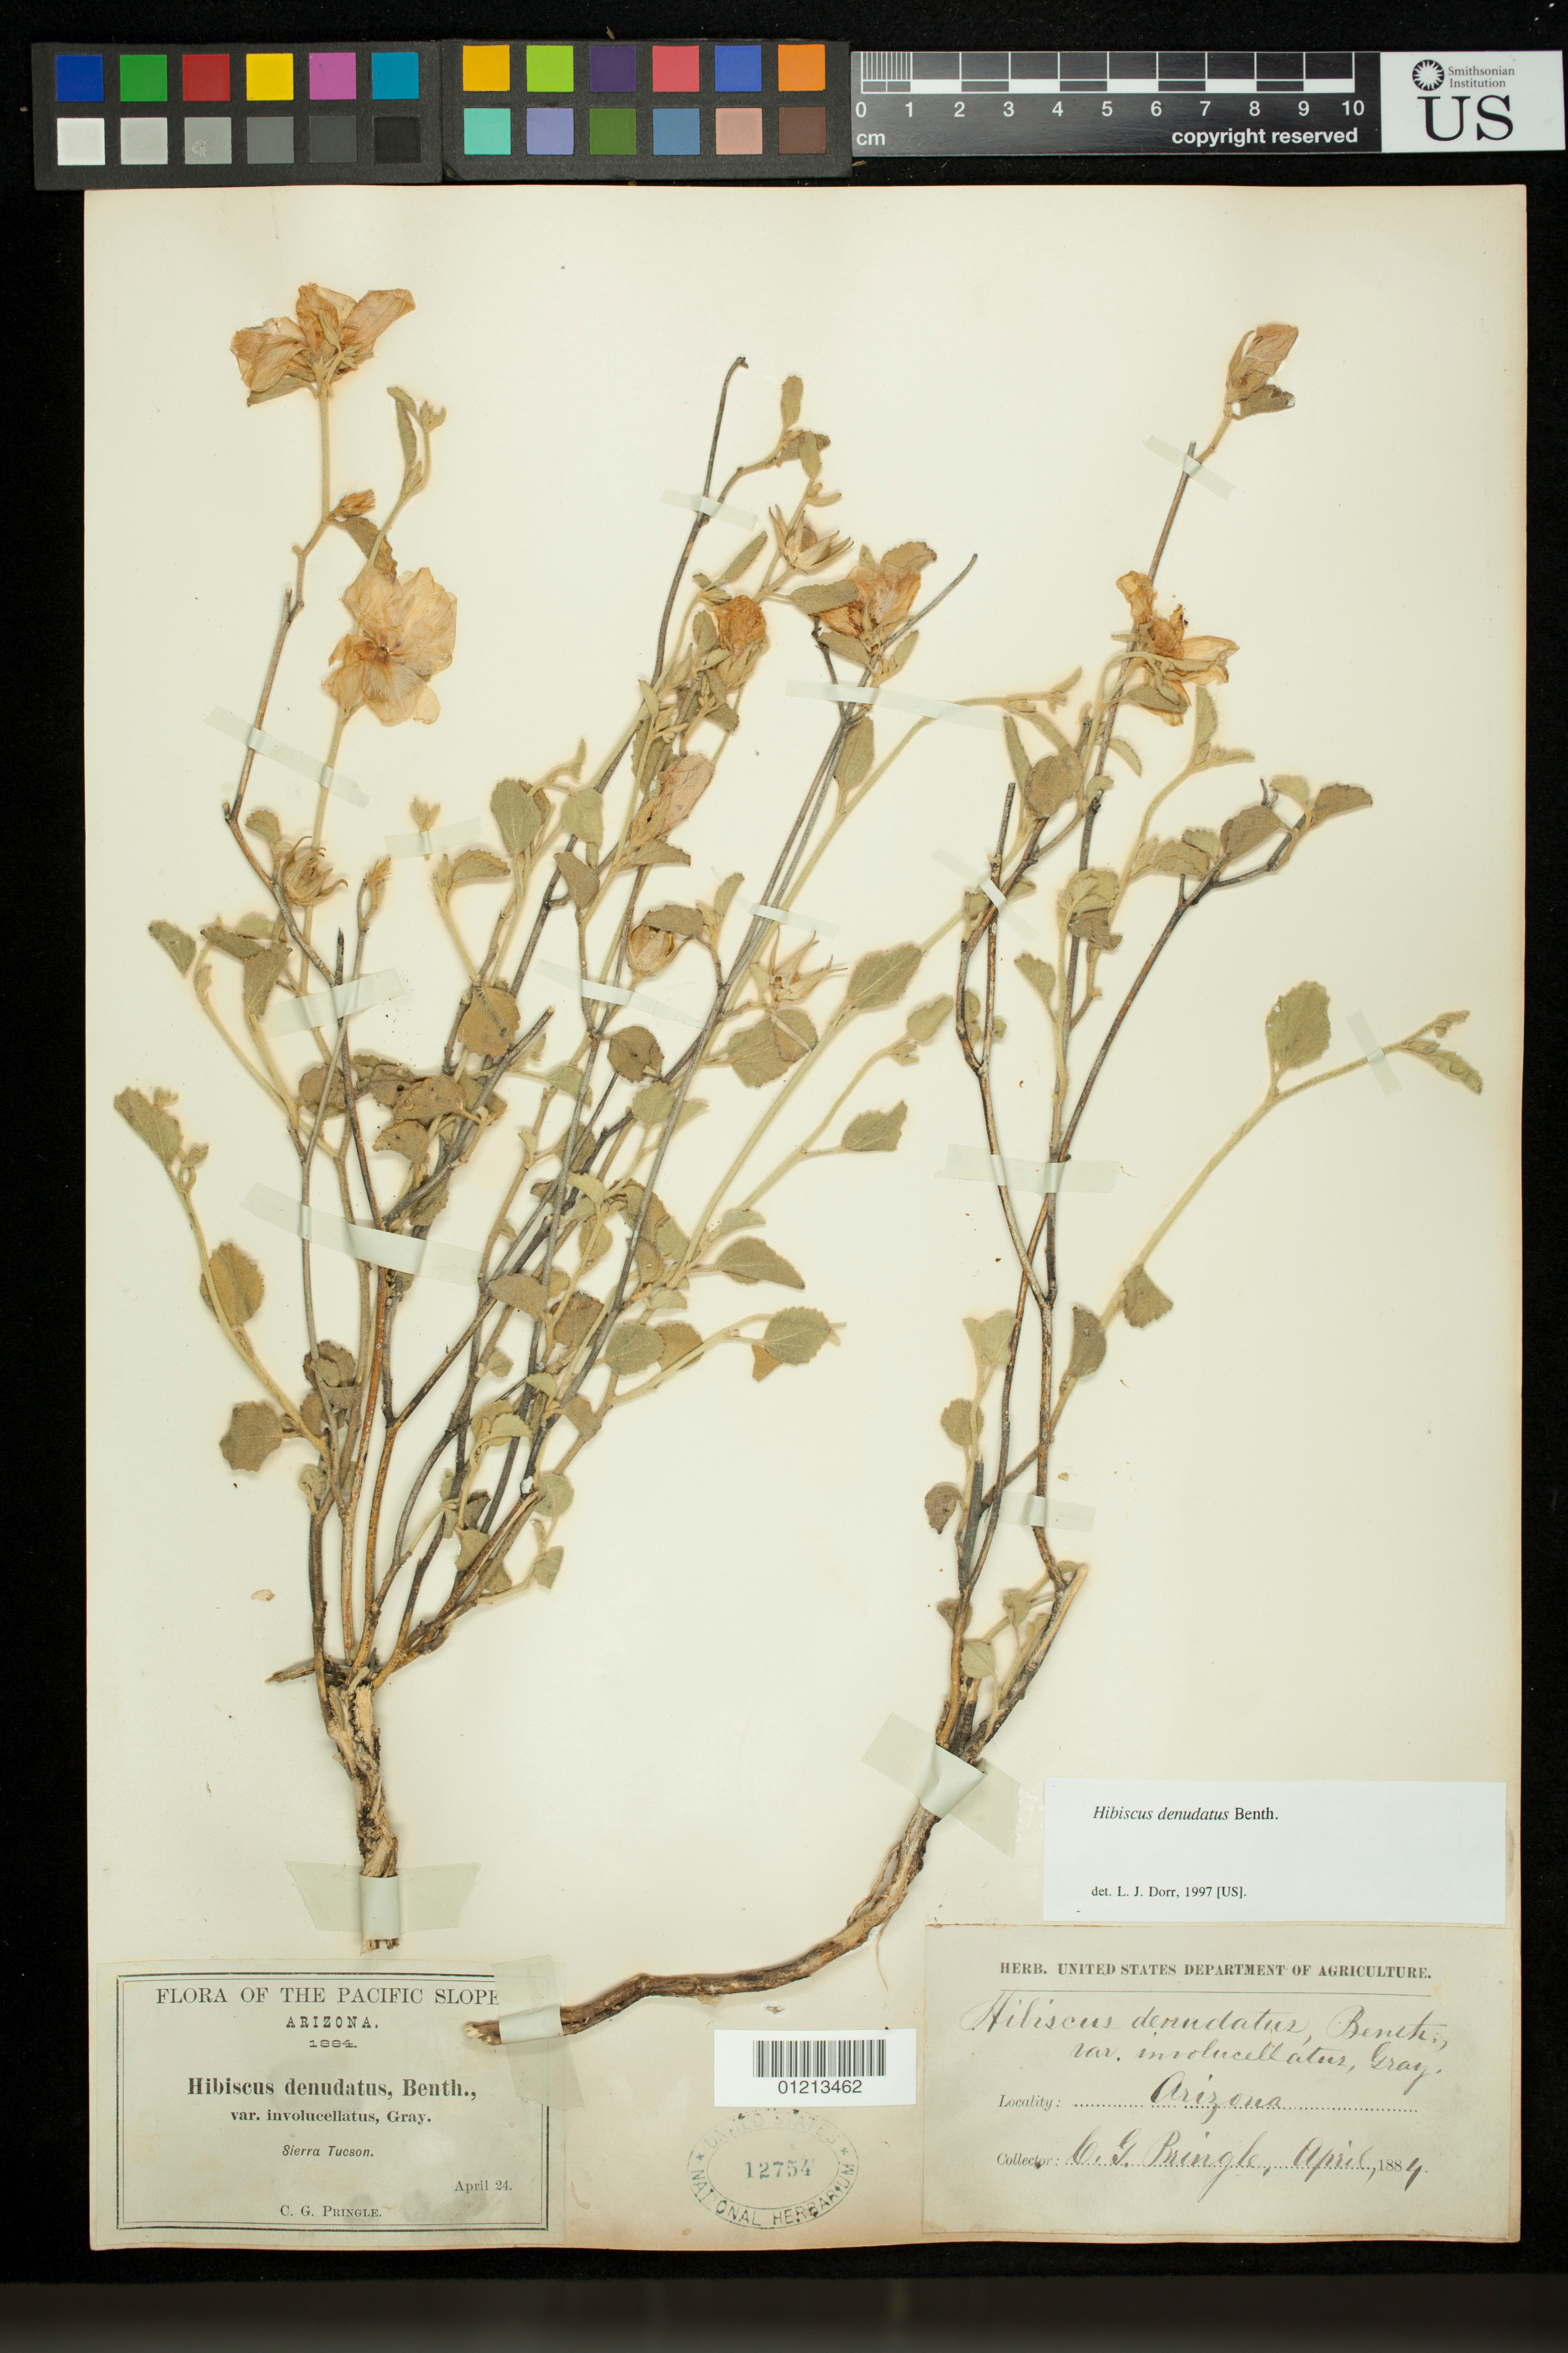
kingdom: Plantae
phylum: Tracheophyta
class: Magnoliopsida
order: Malvales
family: Malvaceae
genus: Hibiscus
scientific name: Hibiscus denudatus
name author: Benth.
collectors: C. G. Pringle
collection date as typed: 24 Apr 1884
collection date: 1884-04-24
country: United States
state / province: Arizona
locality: Sierra Tucson, Pacific Slope Arizona.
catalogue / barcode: US 12754